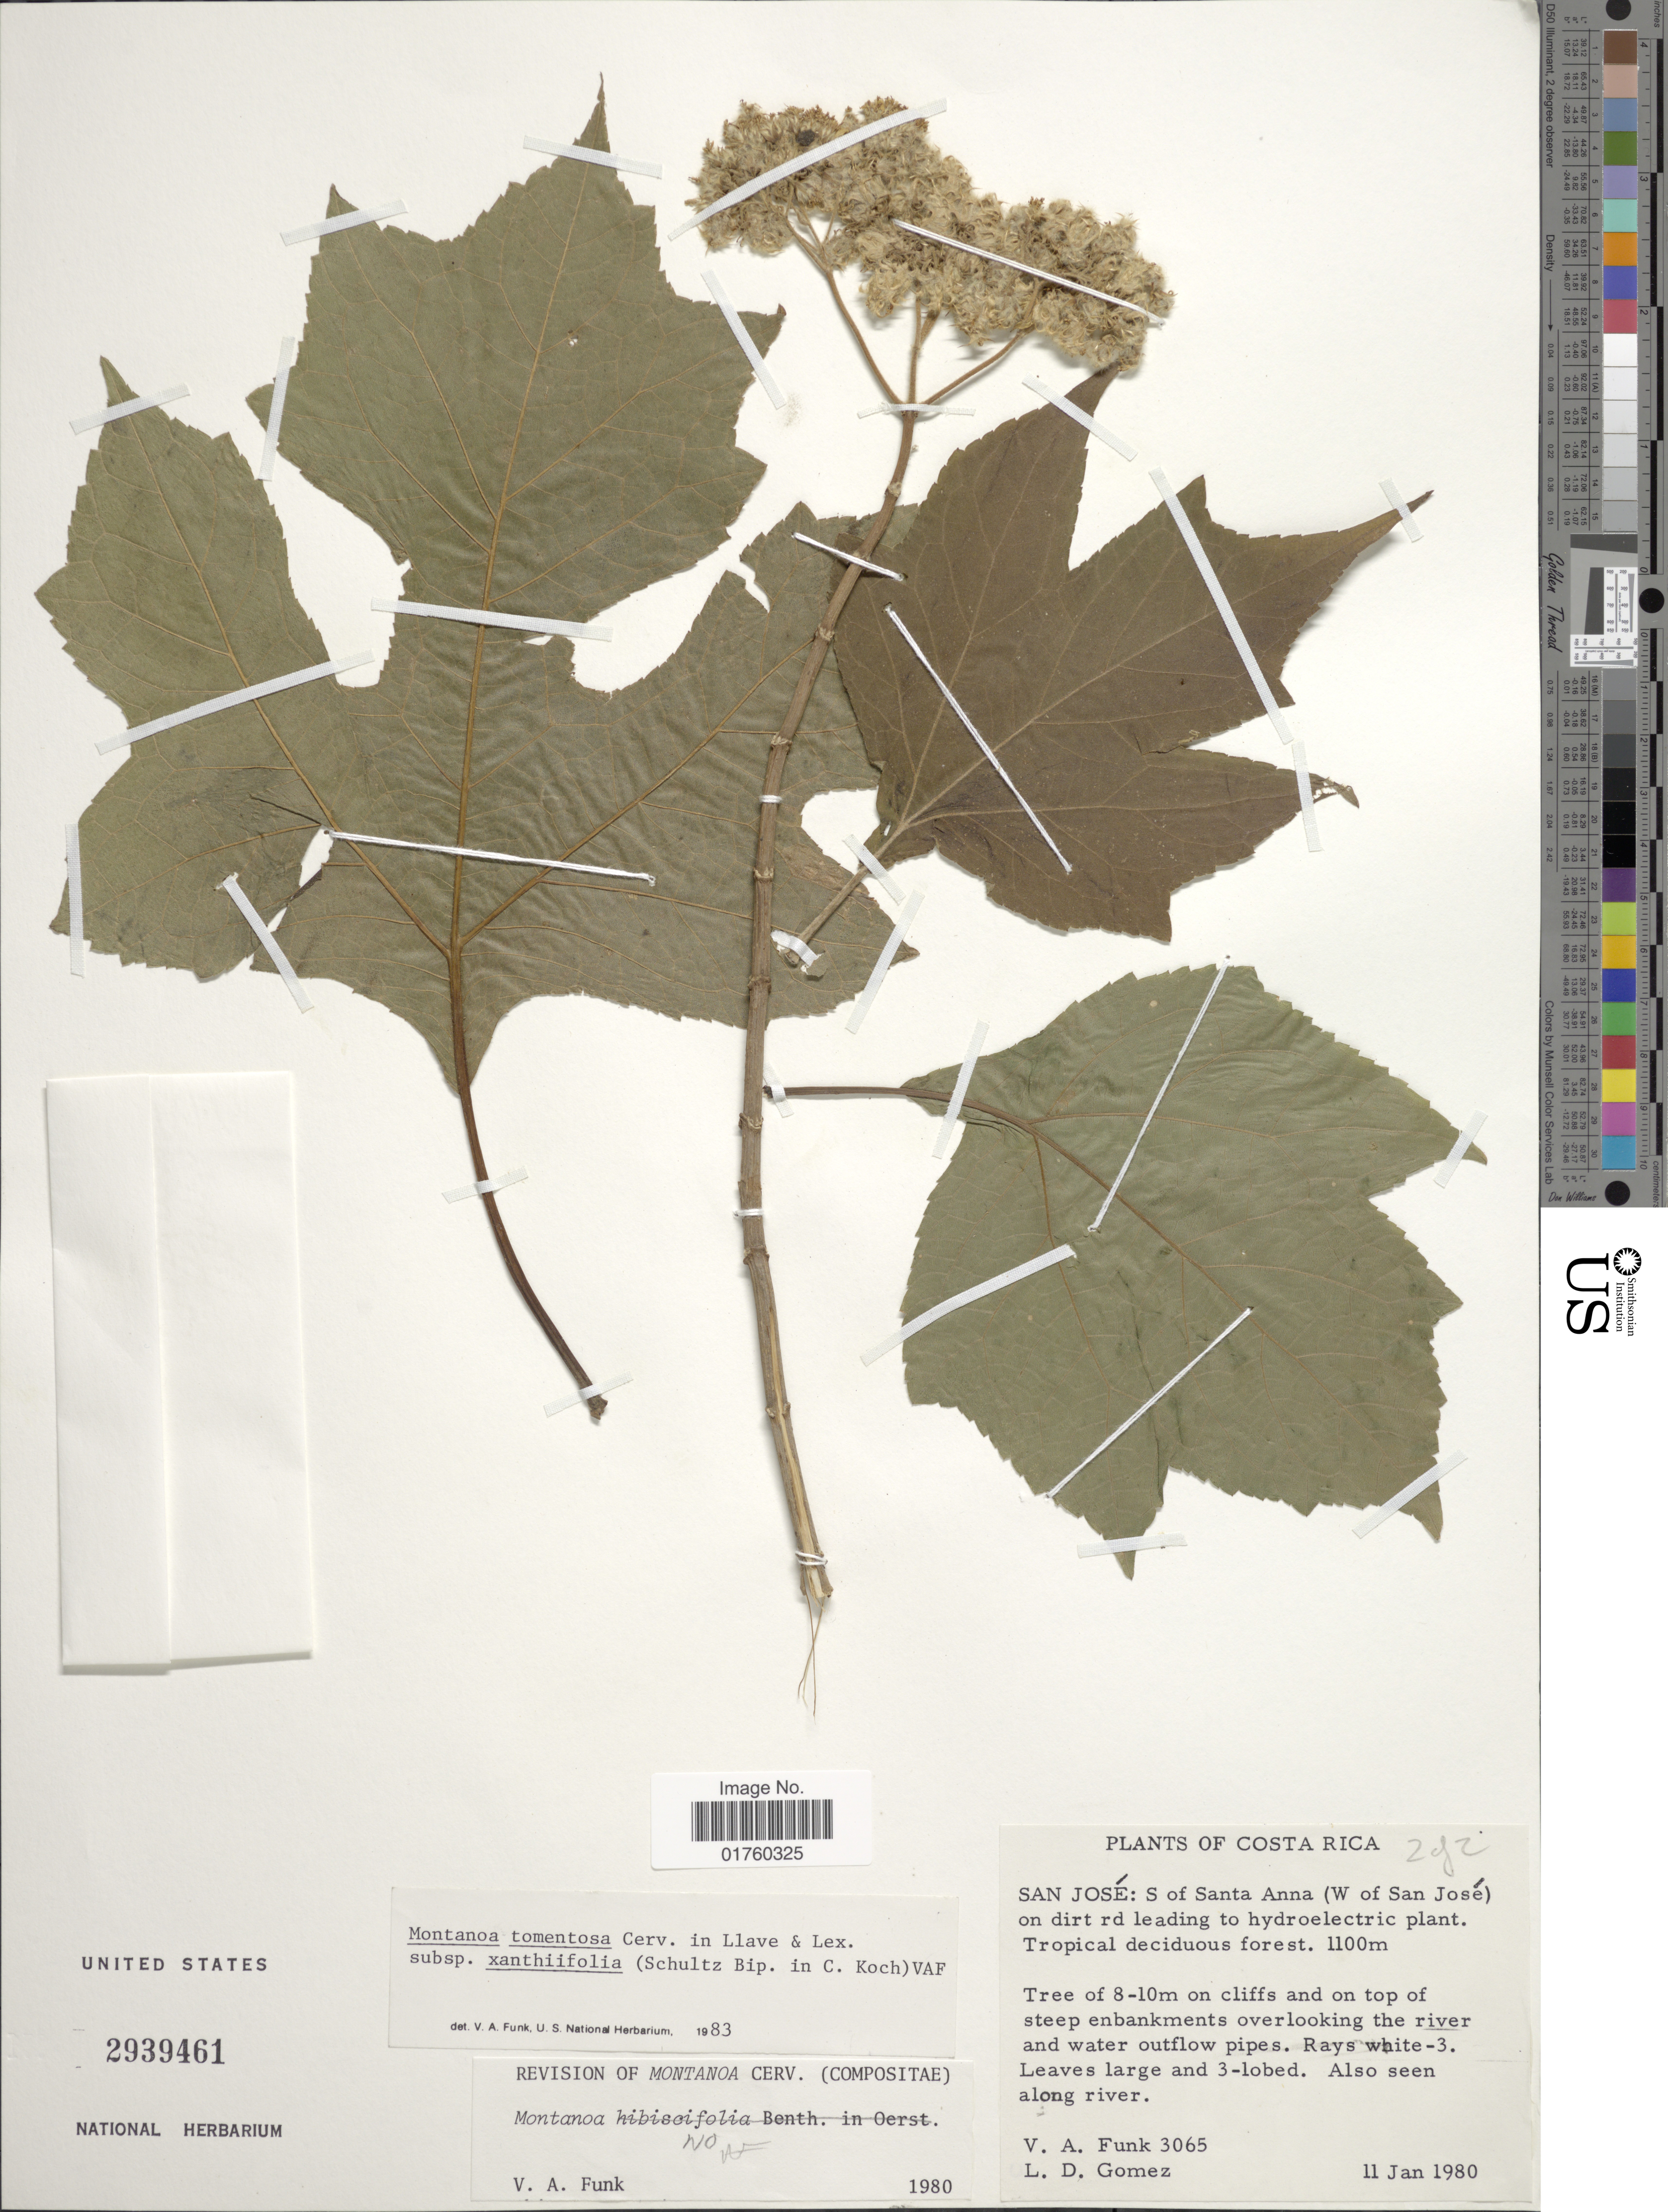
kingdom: Plantae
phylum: Tracheophyta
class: Magnoliopsida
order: Asterales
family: Asteraceae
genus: Montanoa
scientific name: Montanoa tomentosa subsp. xanthiifolia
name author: (Sch. Bip. in C. Koch) V.A. Funk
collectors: V. Funk & L. D. Gómez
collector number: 3065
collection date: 1980-01-11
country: Costa Rica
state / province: San José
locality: S of Santa Anna (W of San Jose) on dirt rd leading to hydroelectric plant.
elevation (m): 1100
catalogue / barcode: US 2939461